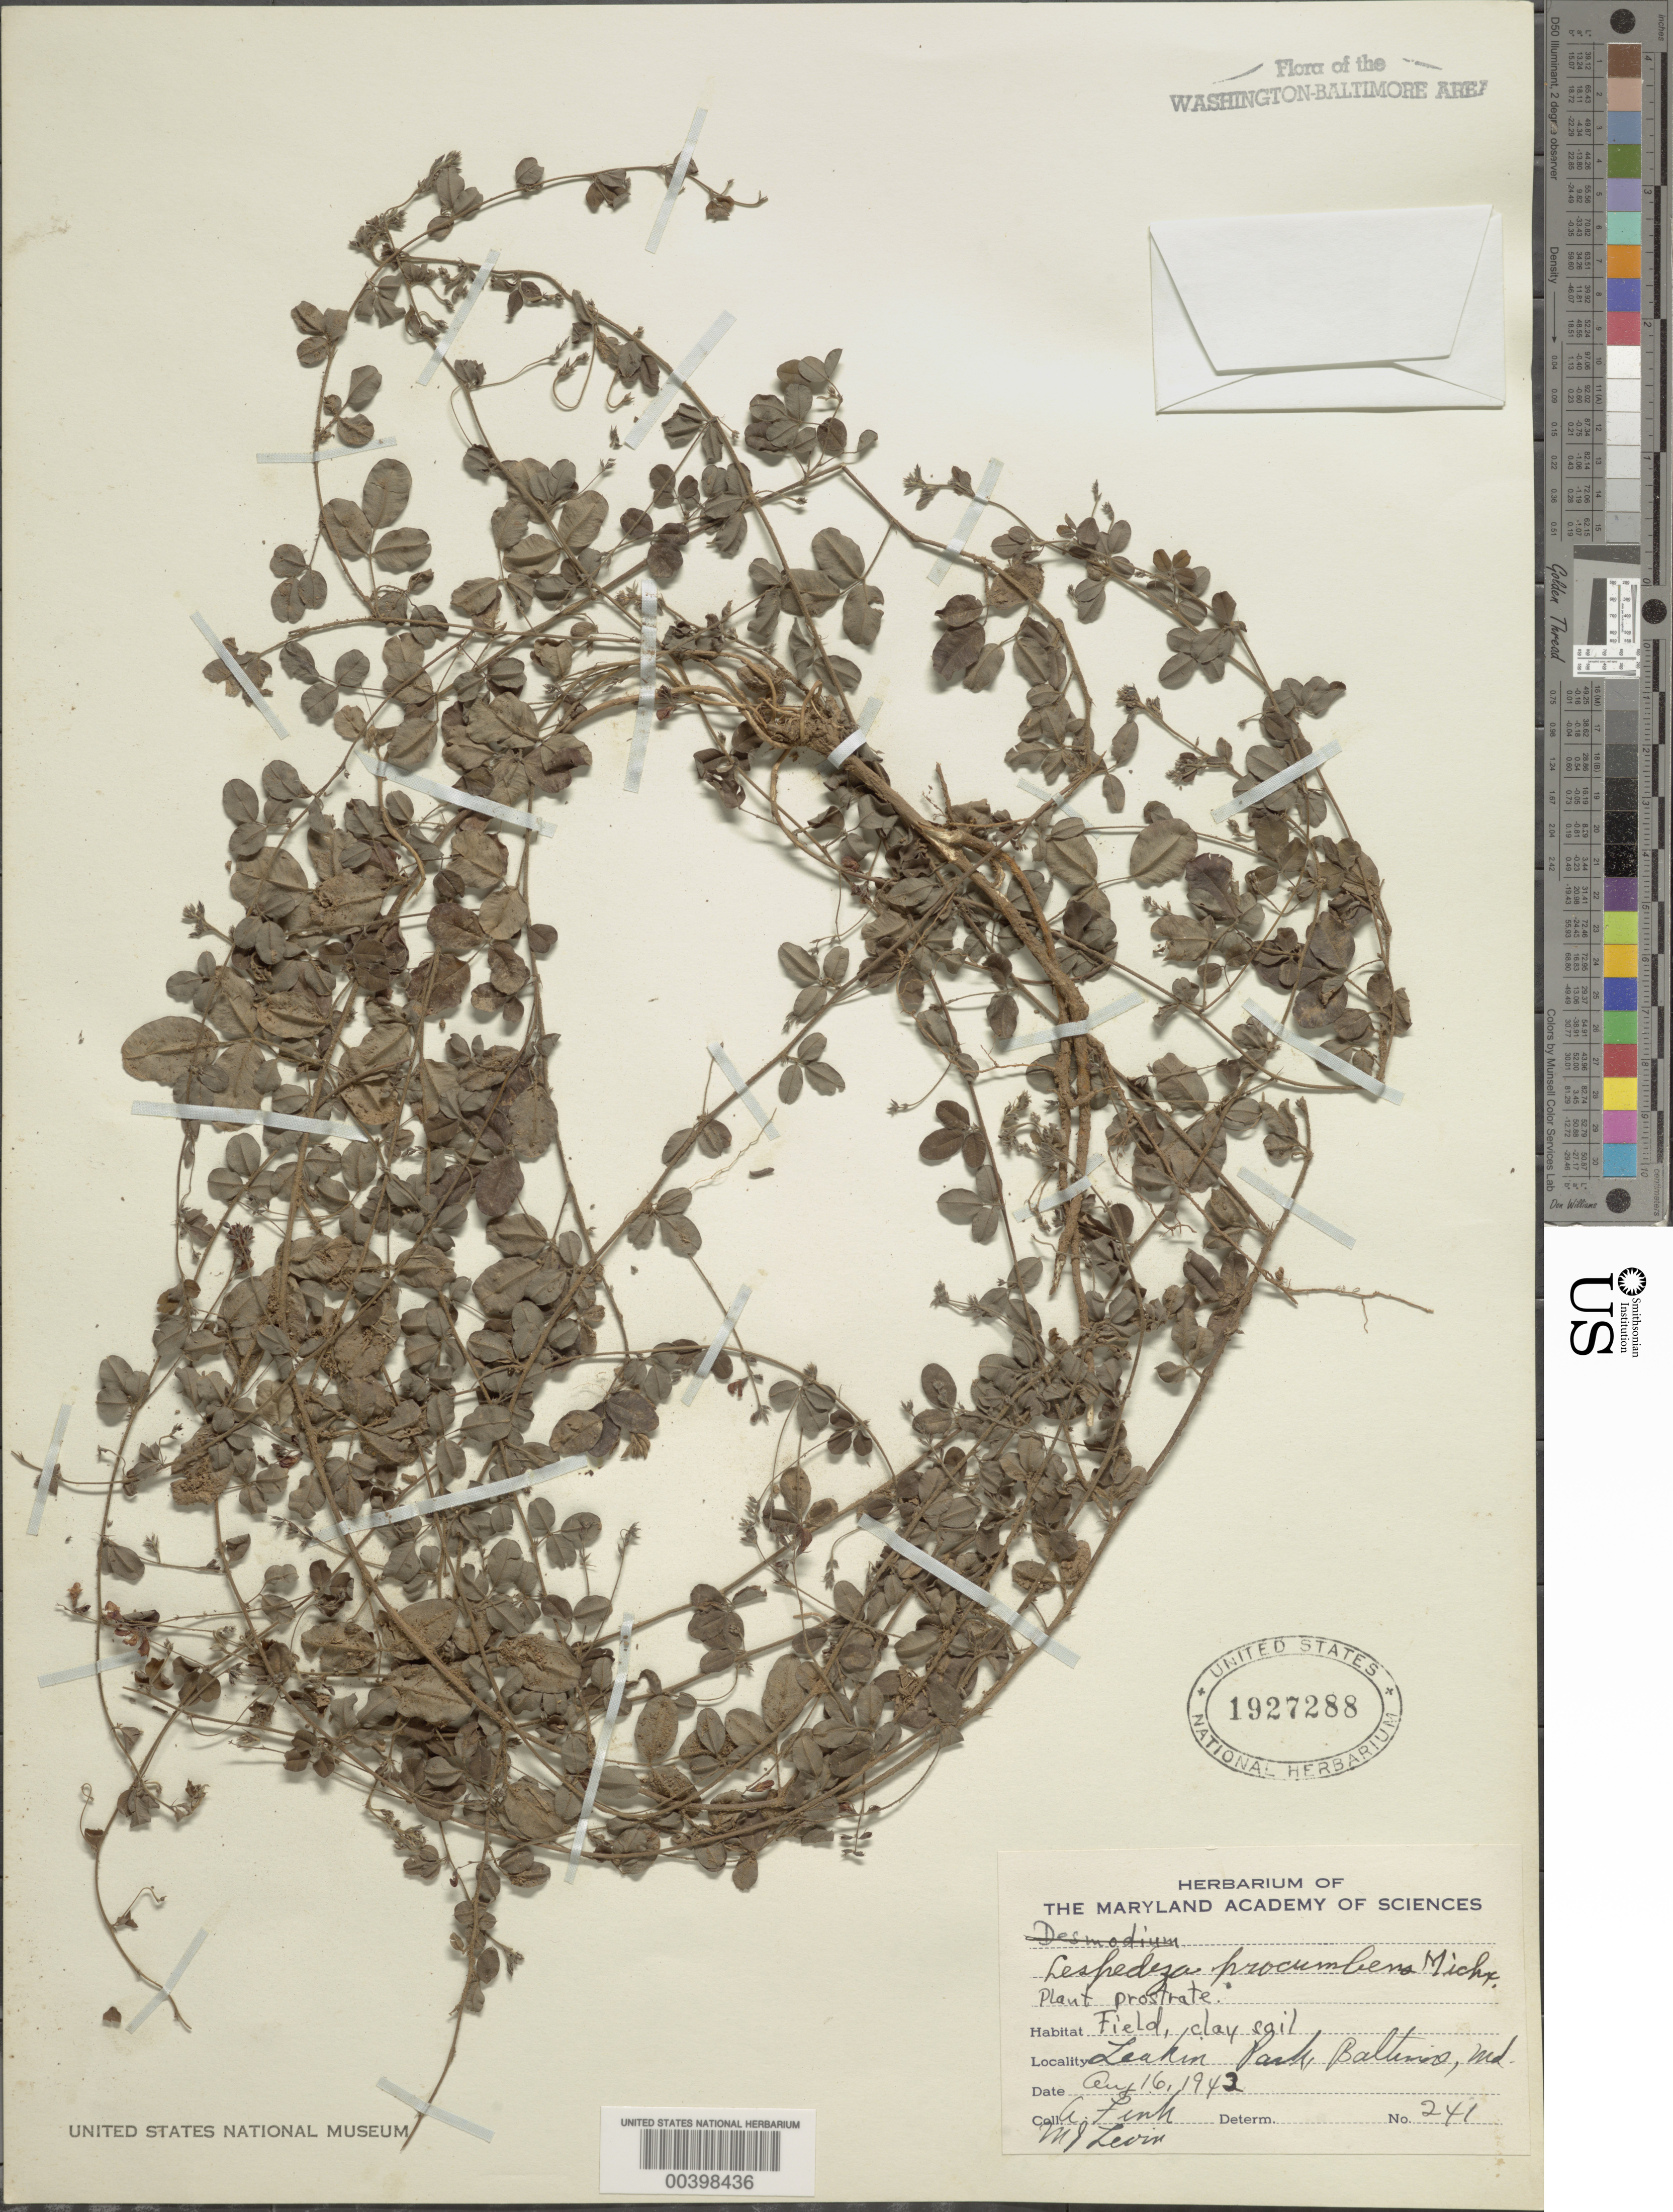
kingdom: Plantae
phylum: Tracheophyta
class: Magnoliopsida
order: Fabales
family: Fabaceae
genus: Lespedeza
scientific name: Lespedeza procumbens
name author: Michx.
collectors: A. Fink & M. Levin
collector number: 241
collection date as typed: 16 Aug 1942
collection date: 1942-08-16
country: United States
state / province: Maryland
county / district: City of Baltimore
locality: Leakin Park, Baltimore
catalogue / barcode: US 1927288